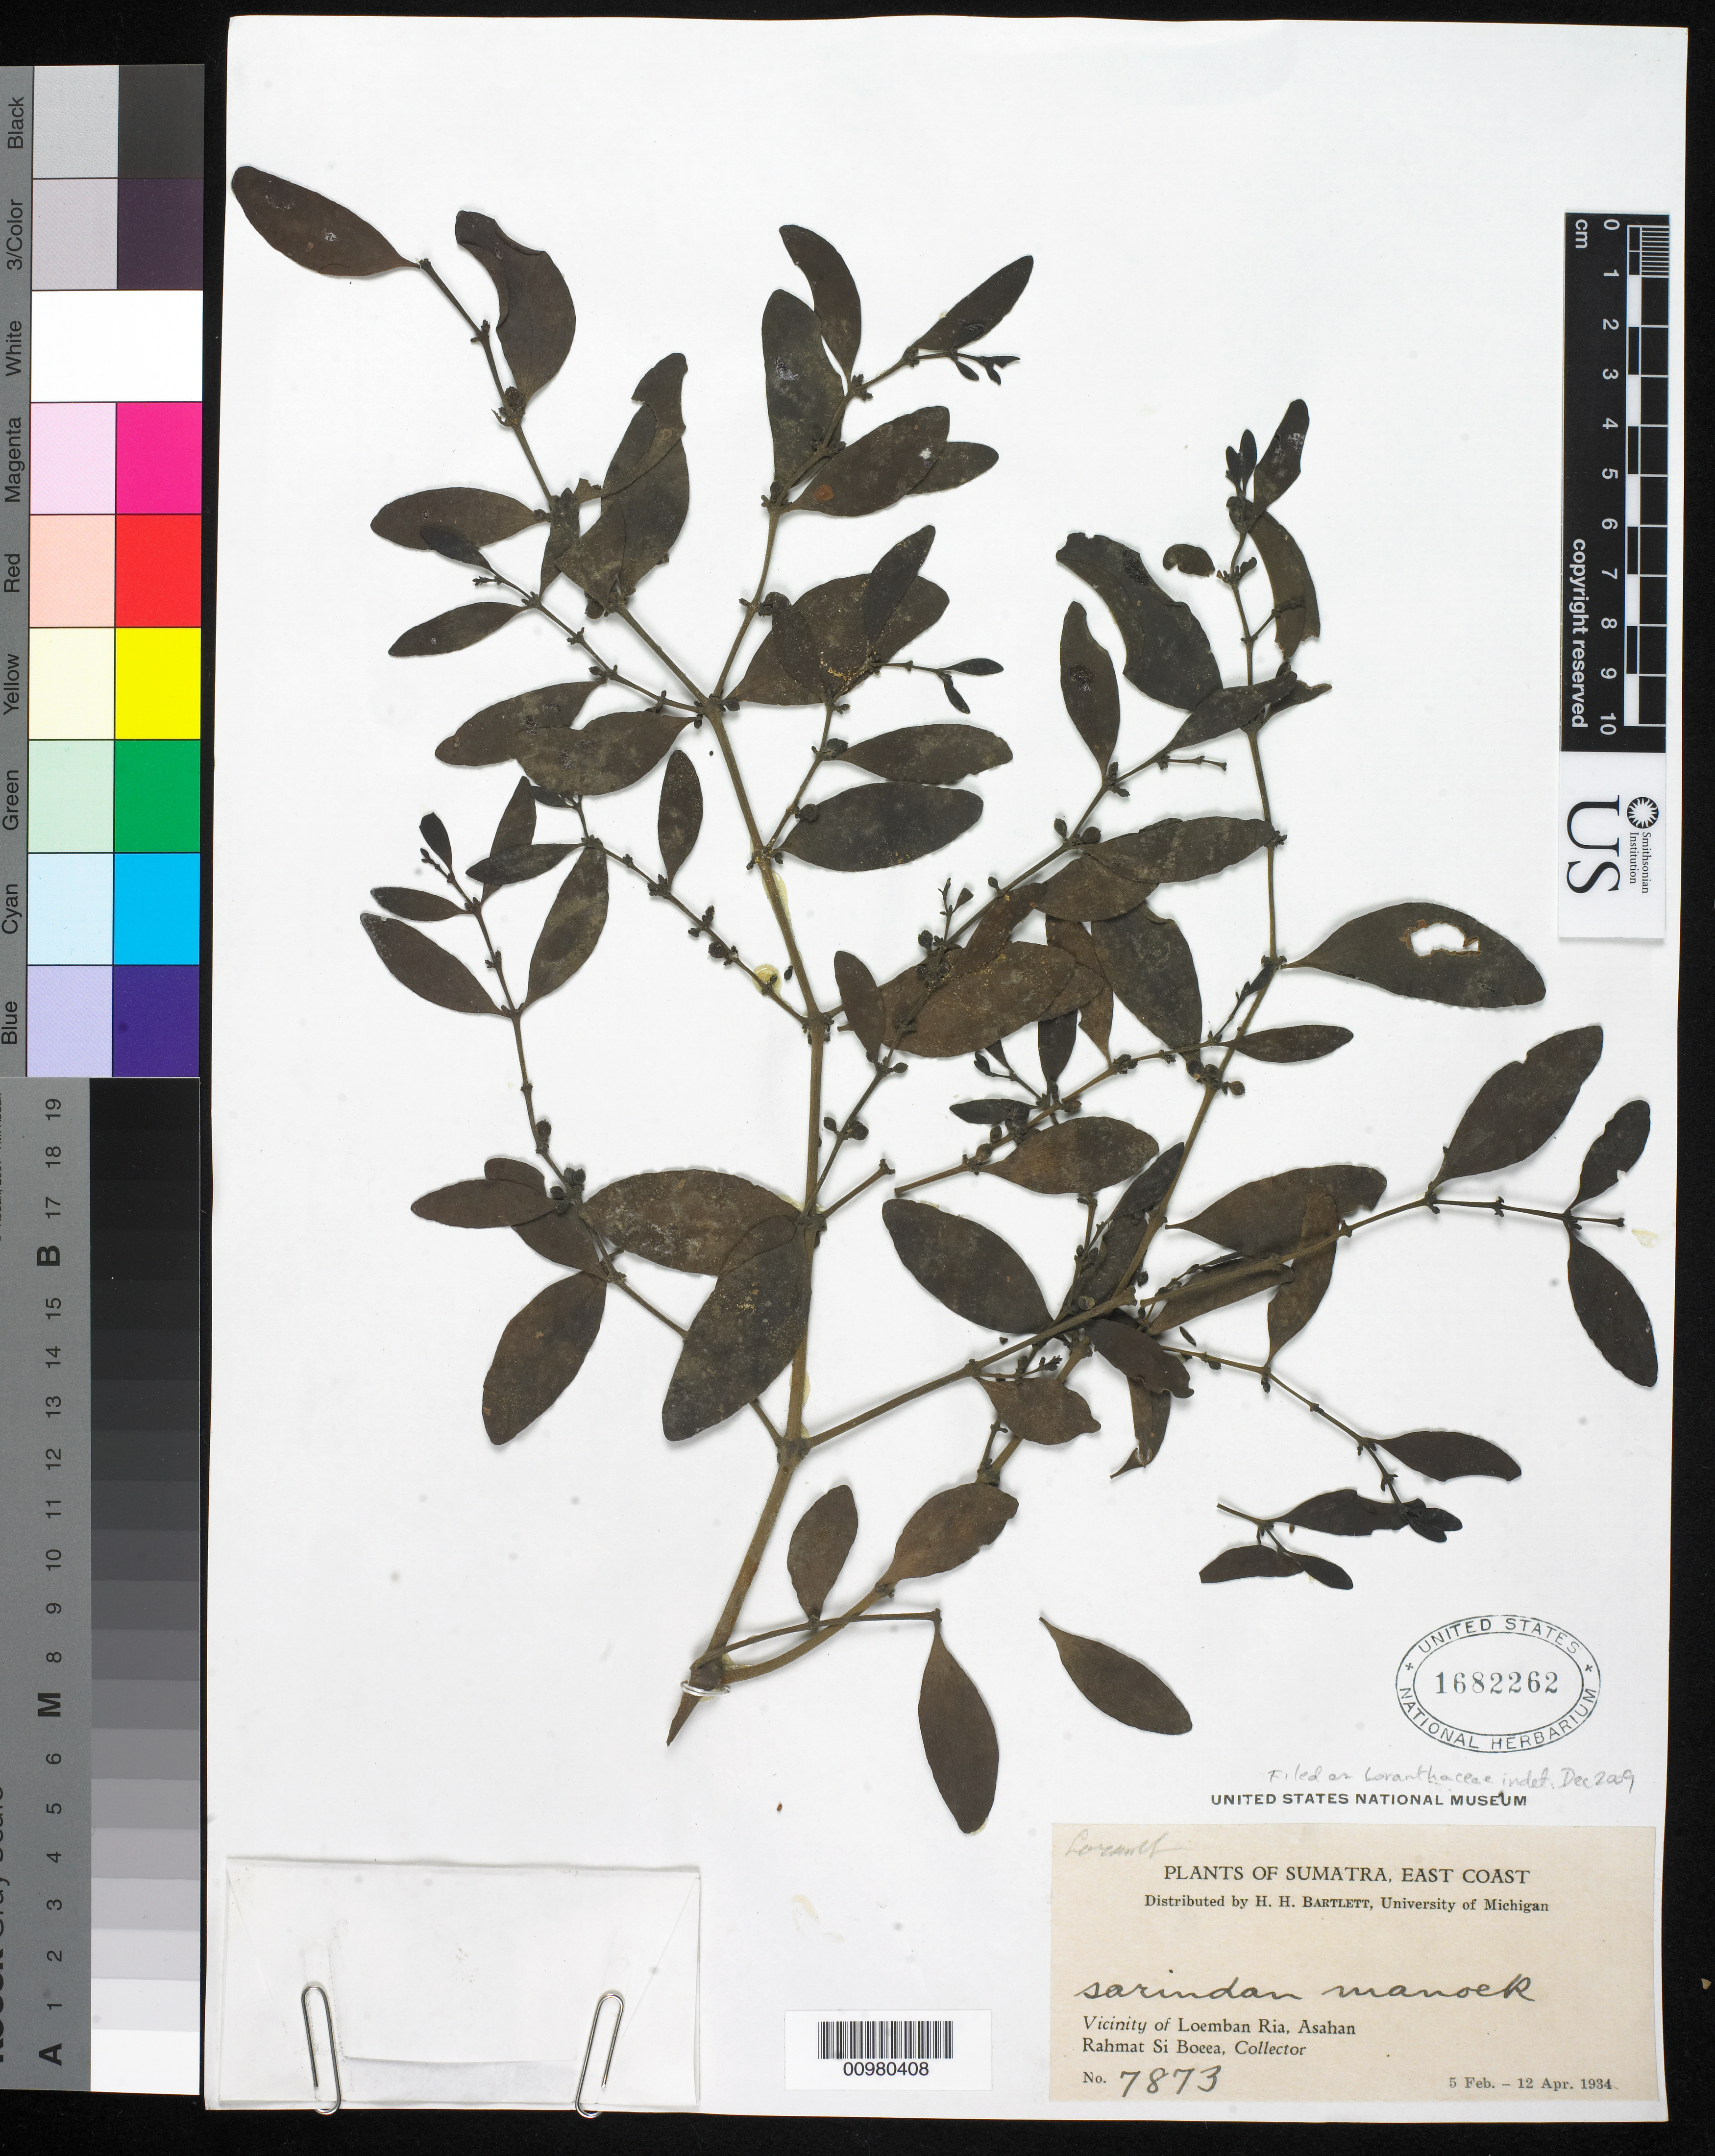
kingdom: Plantae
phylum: Tracheophyta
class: Magnoliopsida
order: Santalales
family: Loranthaceae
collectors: Rahmat Si Boeea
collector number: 7873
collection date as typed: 05 Feb 1934 to 12 Apr 1934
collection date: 1934-02-05/1934-04-12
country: Indonesia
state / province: Sumatra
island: Sumatra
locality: (East Coast) vicinity of Loemban Ria, Asahan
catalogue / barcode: US 1682262